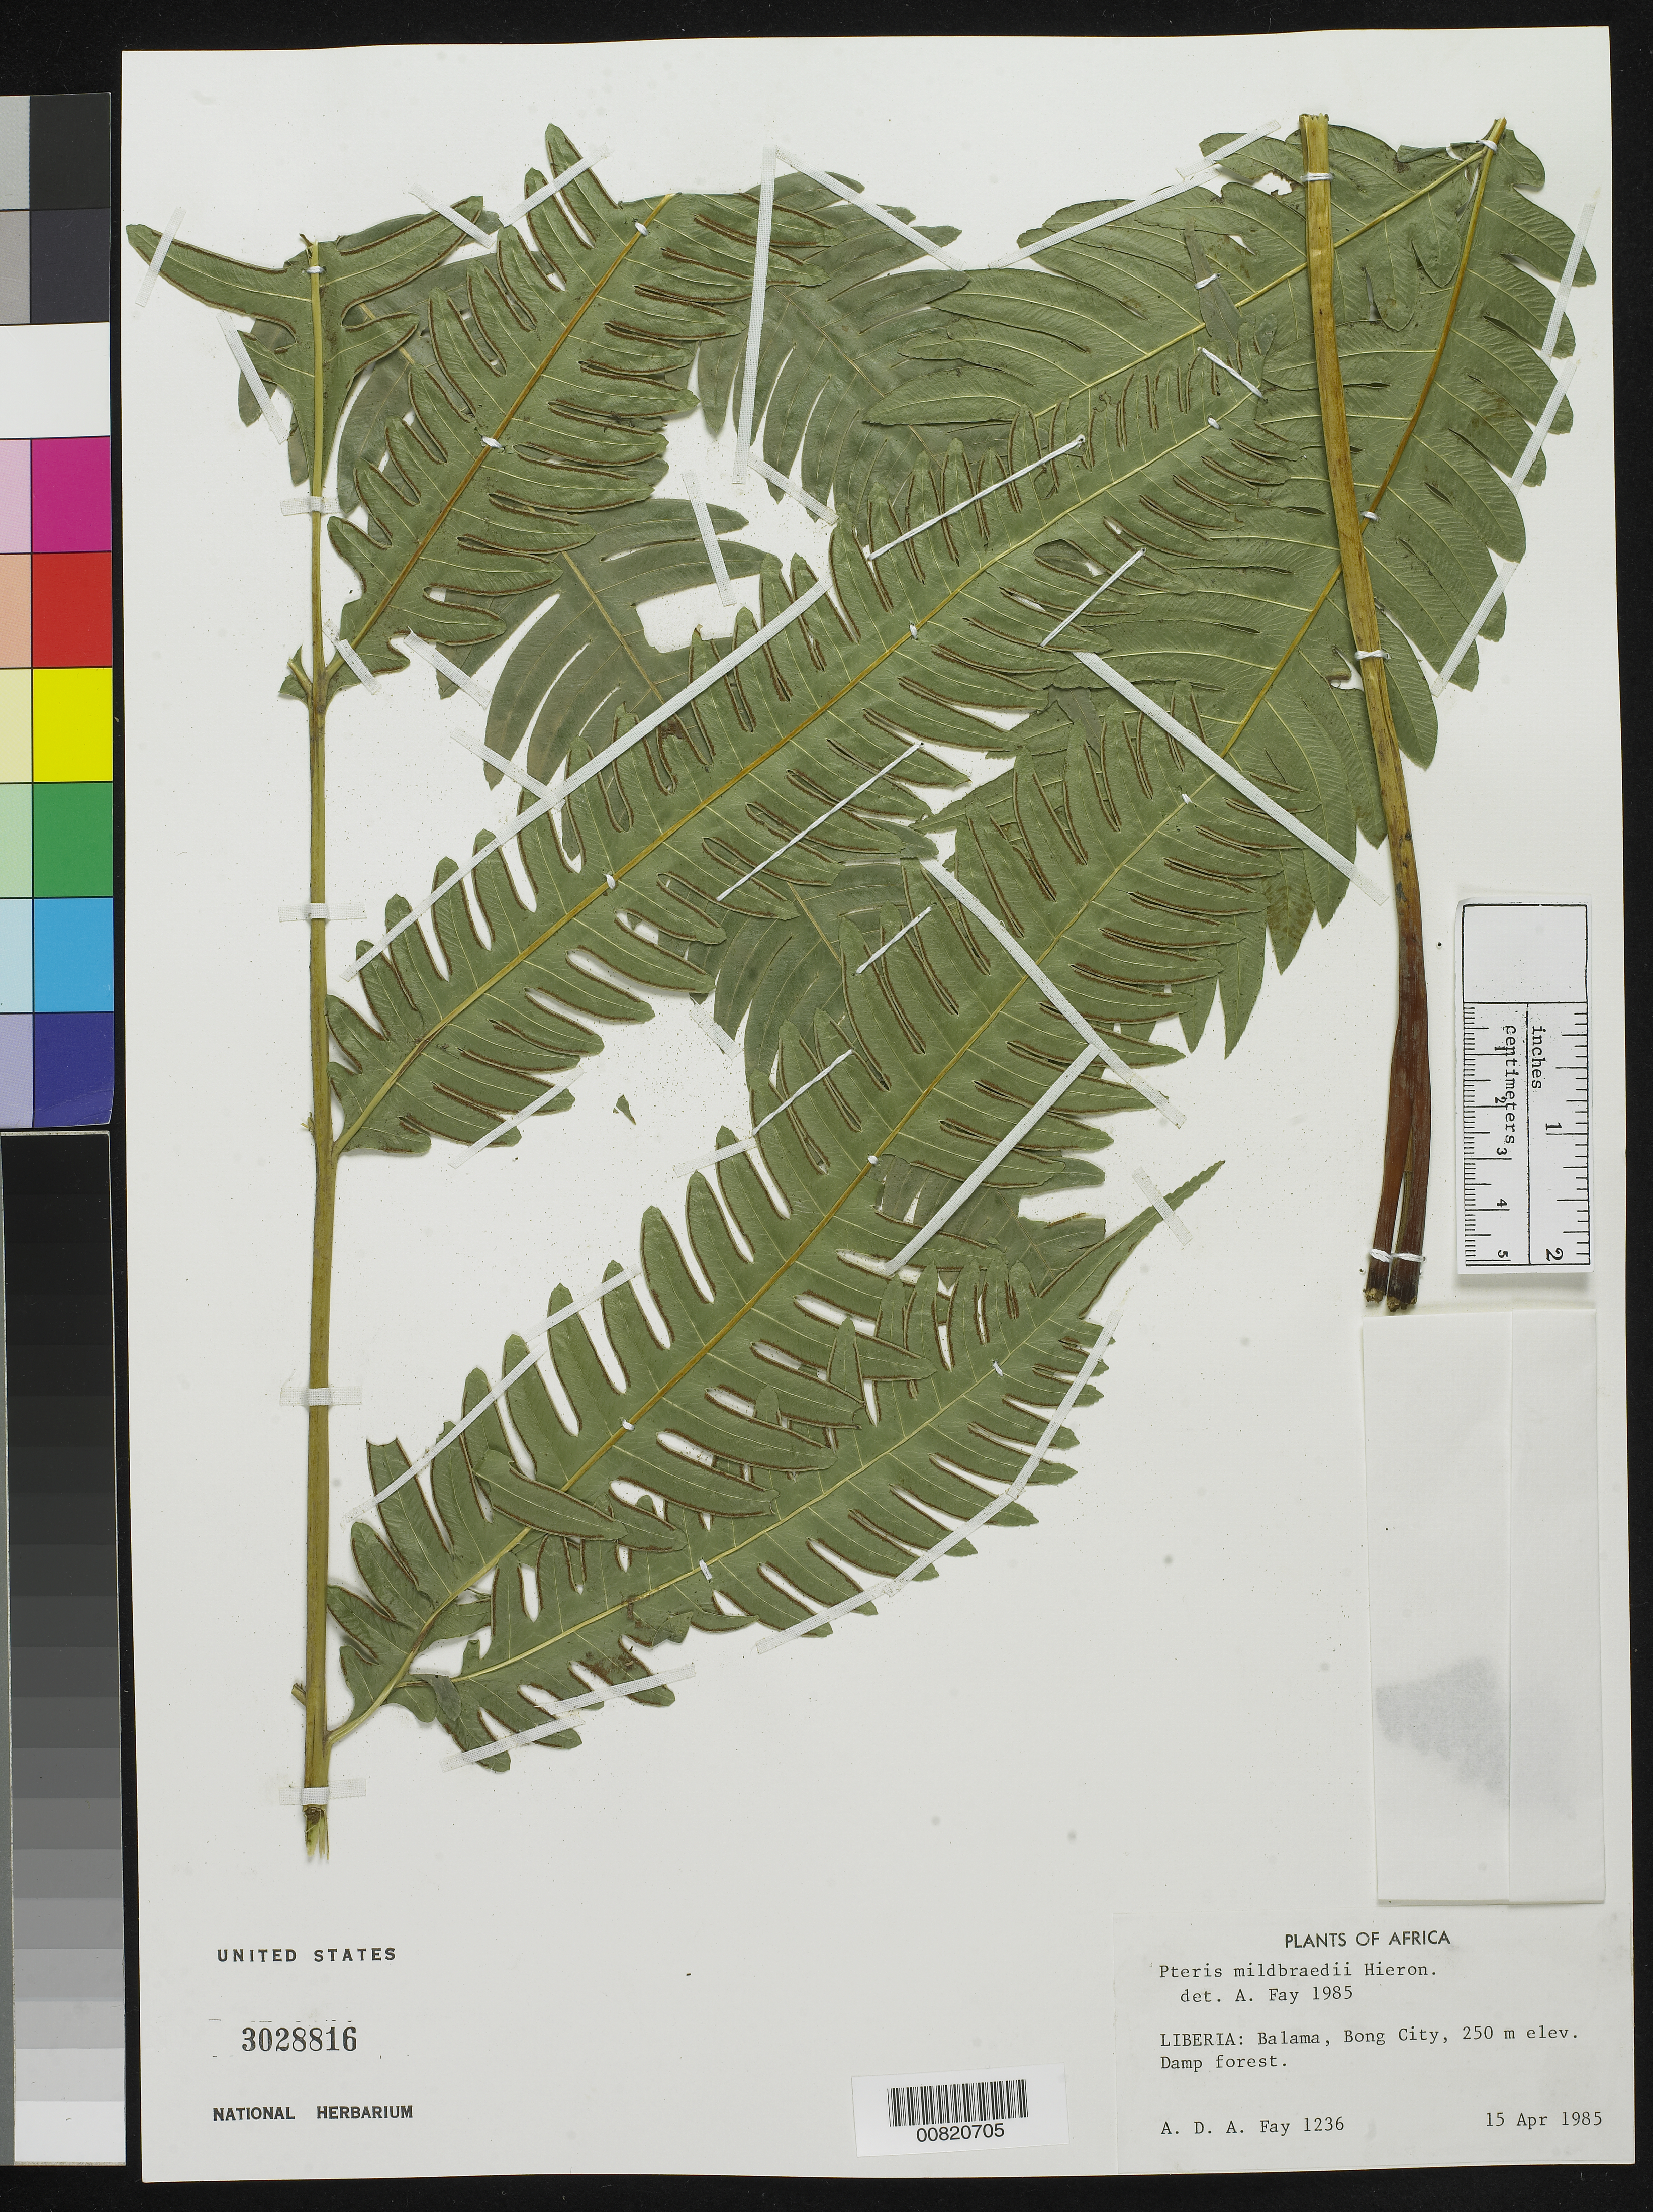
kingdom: Plantae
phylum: Tracheophyta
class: Polypodiopsida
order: Polypodiales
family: Pteridaceae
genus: Pteris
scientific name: Pteris mildbraedii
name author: Hieron.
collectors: A. Fay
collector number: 1236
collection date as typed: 15 Apr 1985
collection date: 1985-04-15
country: Liberia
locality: Balama, Bong City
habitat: Forest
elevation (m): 250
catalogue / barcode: US 3028816